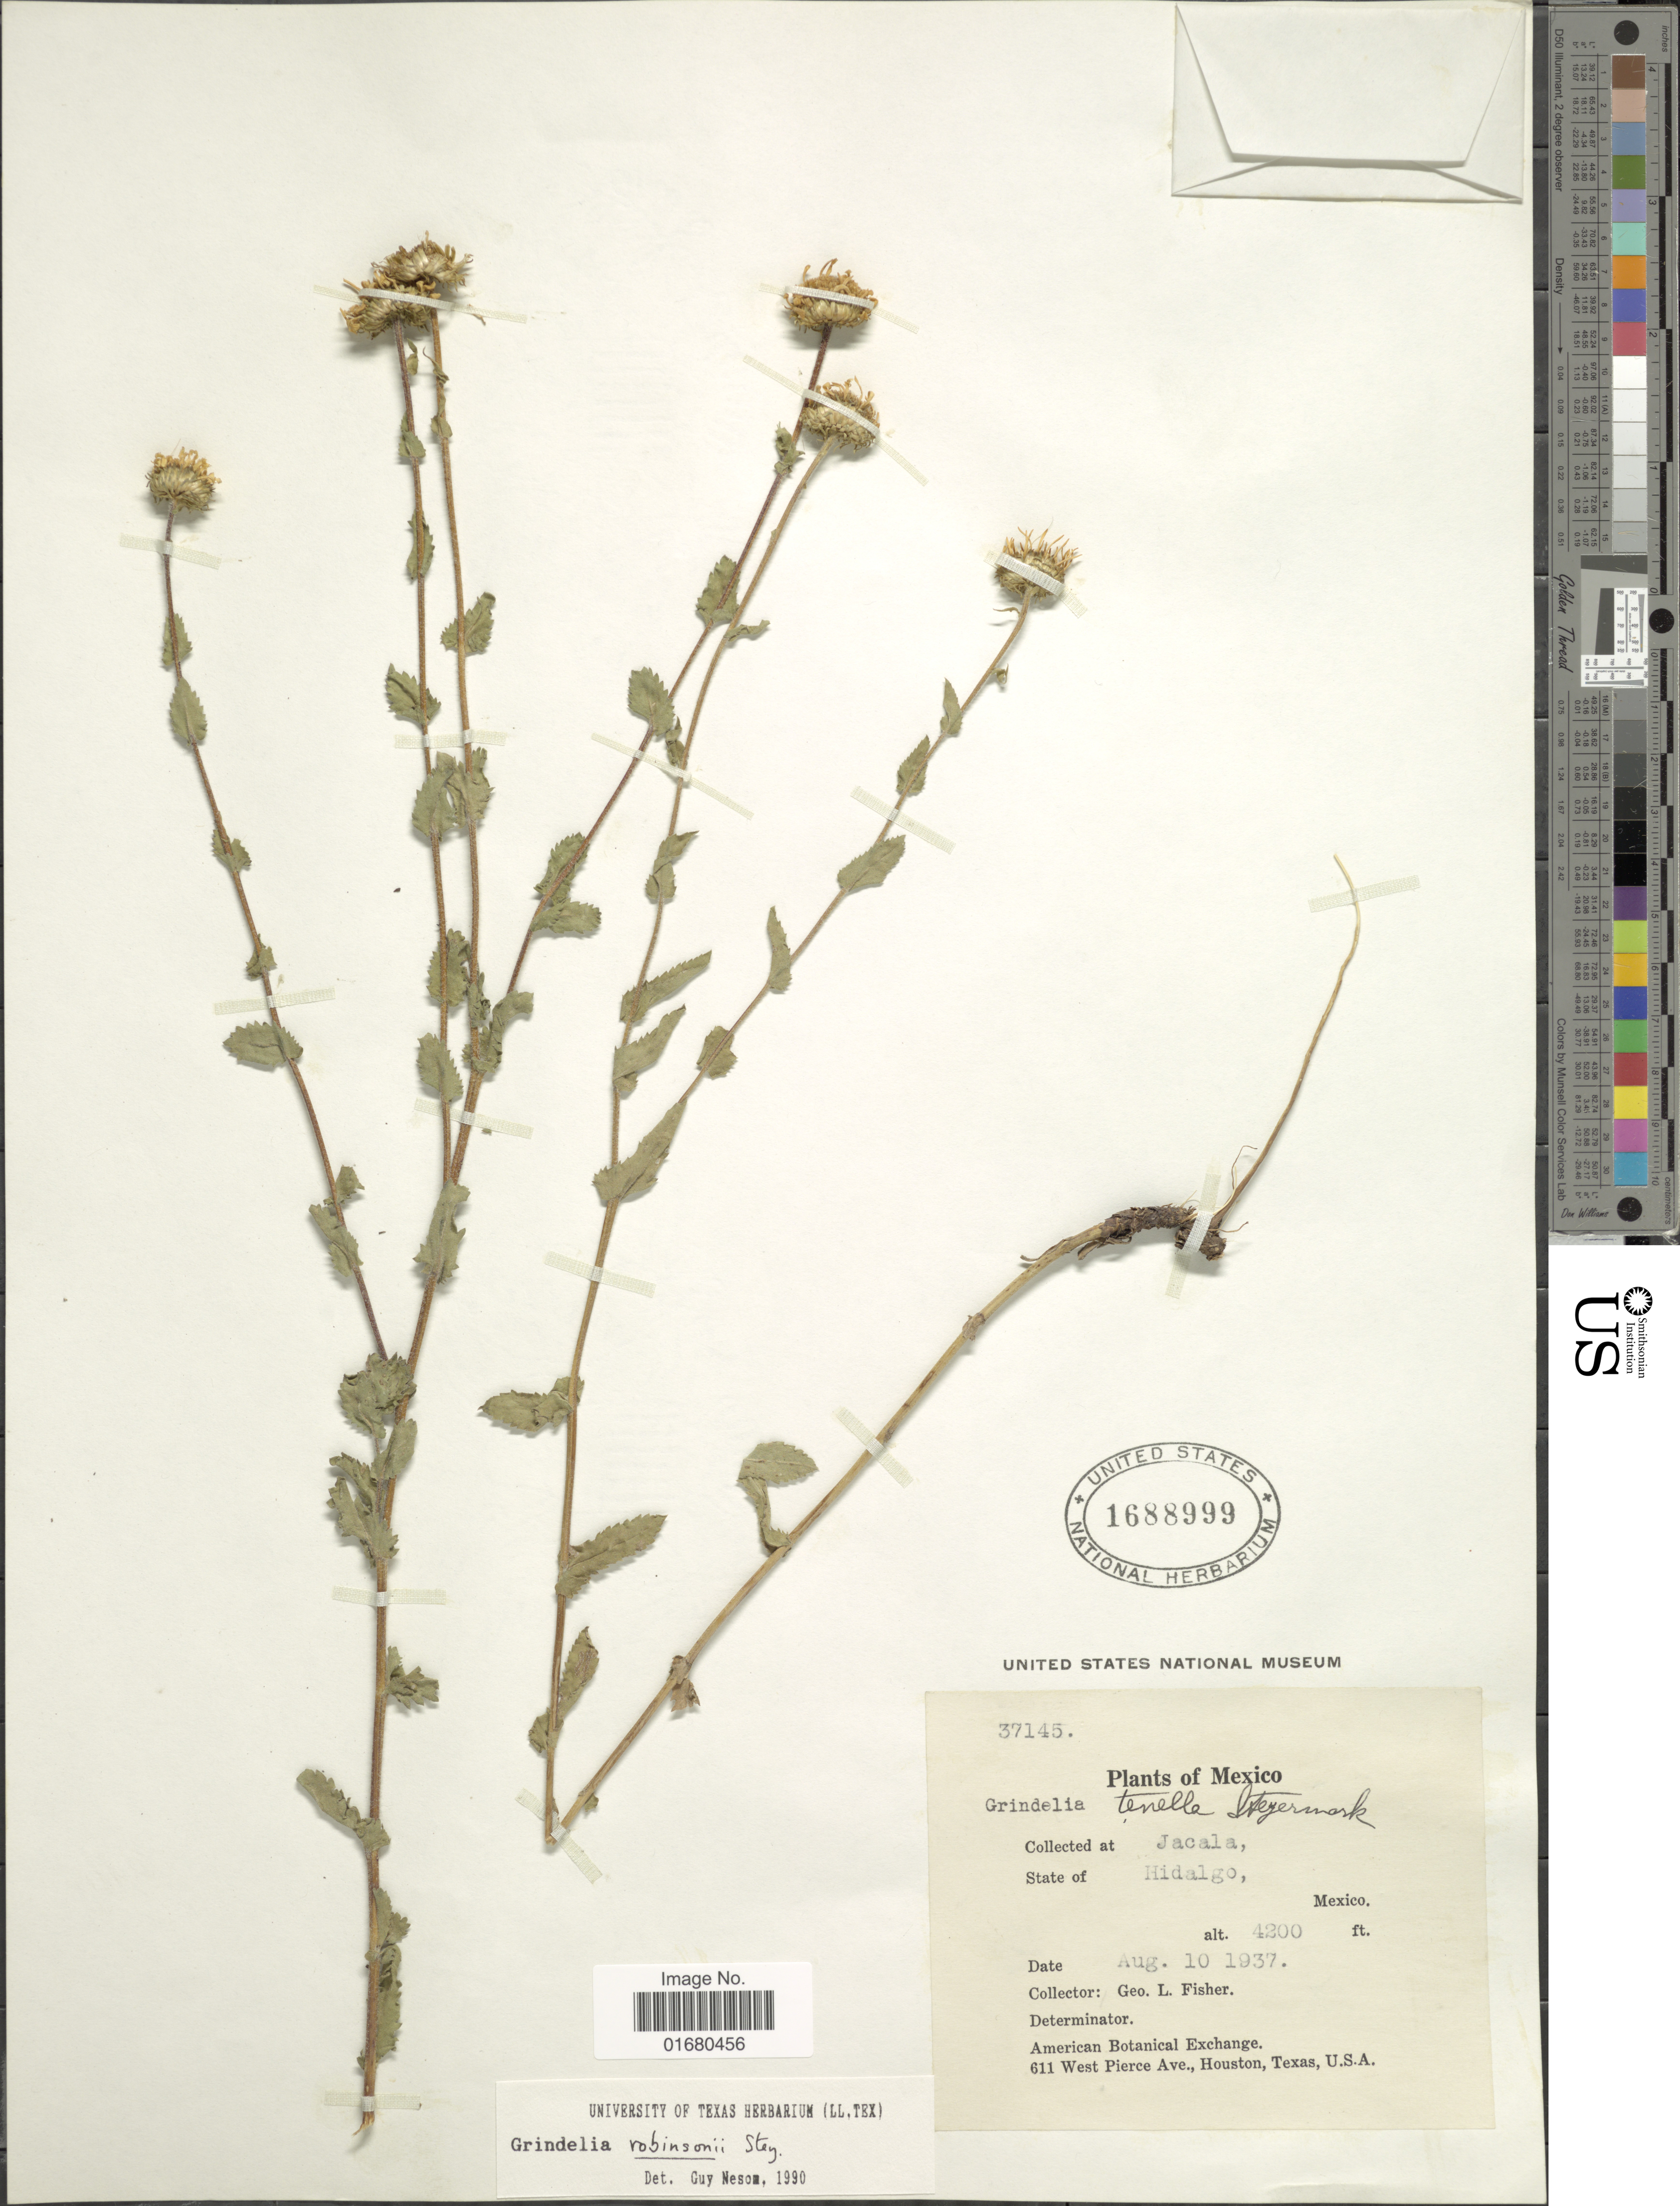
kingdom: Plantae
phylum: Tracheophyta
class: Magnoliopsida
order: Asterales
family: Asteraceae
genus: Grindelia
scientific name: Grindelia robinsonii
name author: Steyerm.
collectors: G. L. Fisher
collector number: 37145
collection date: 1937-08-10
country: Mexico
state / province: Hidalgo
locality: Jacala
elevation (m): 1280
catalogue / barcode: US 1688999